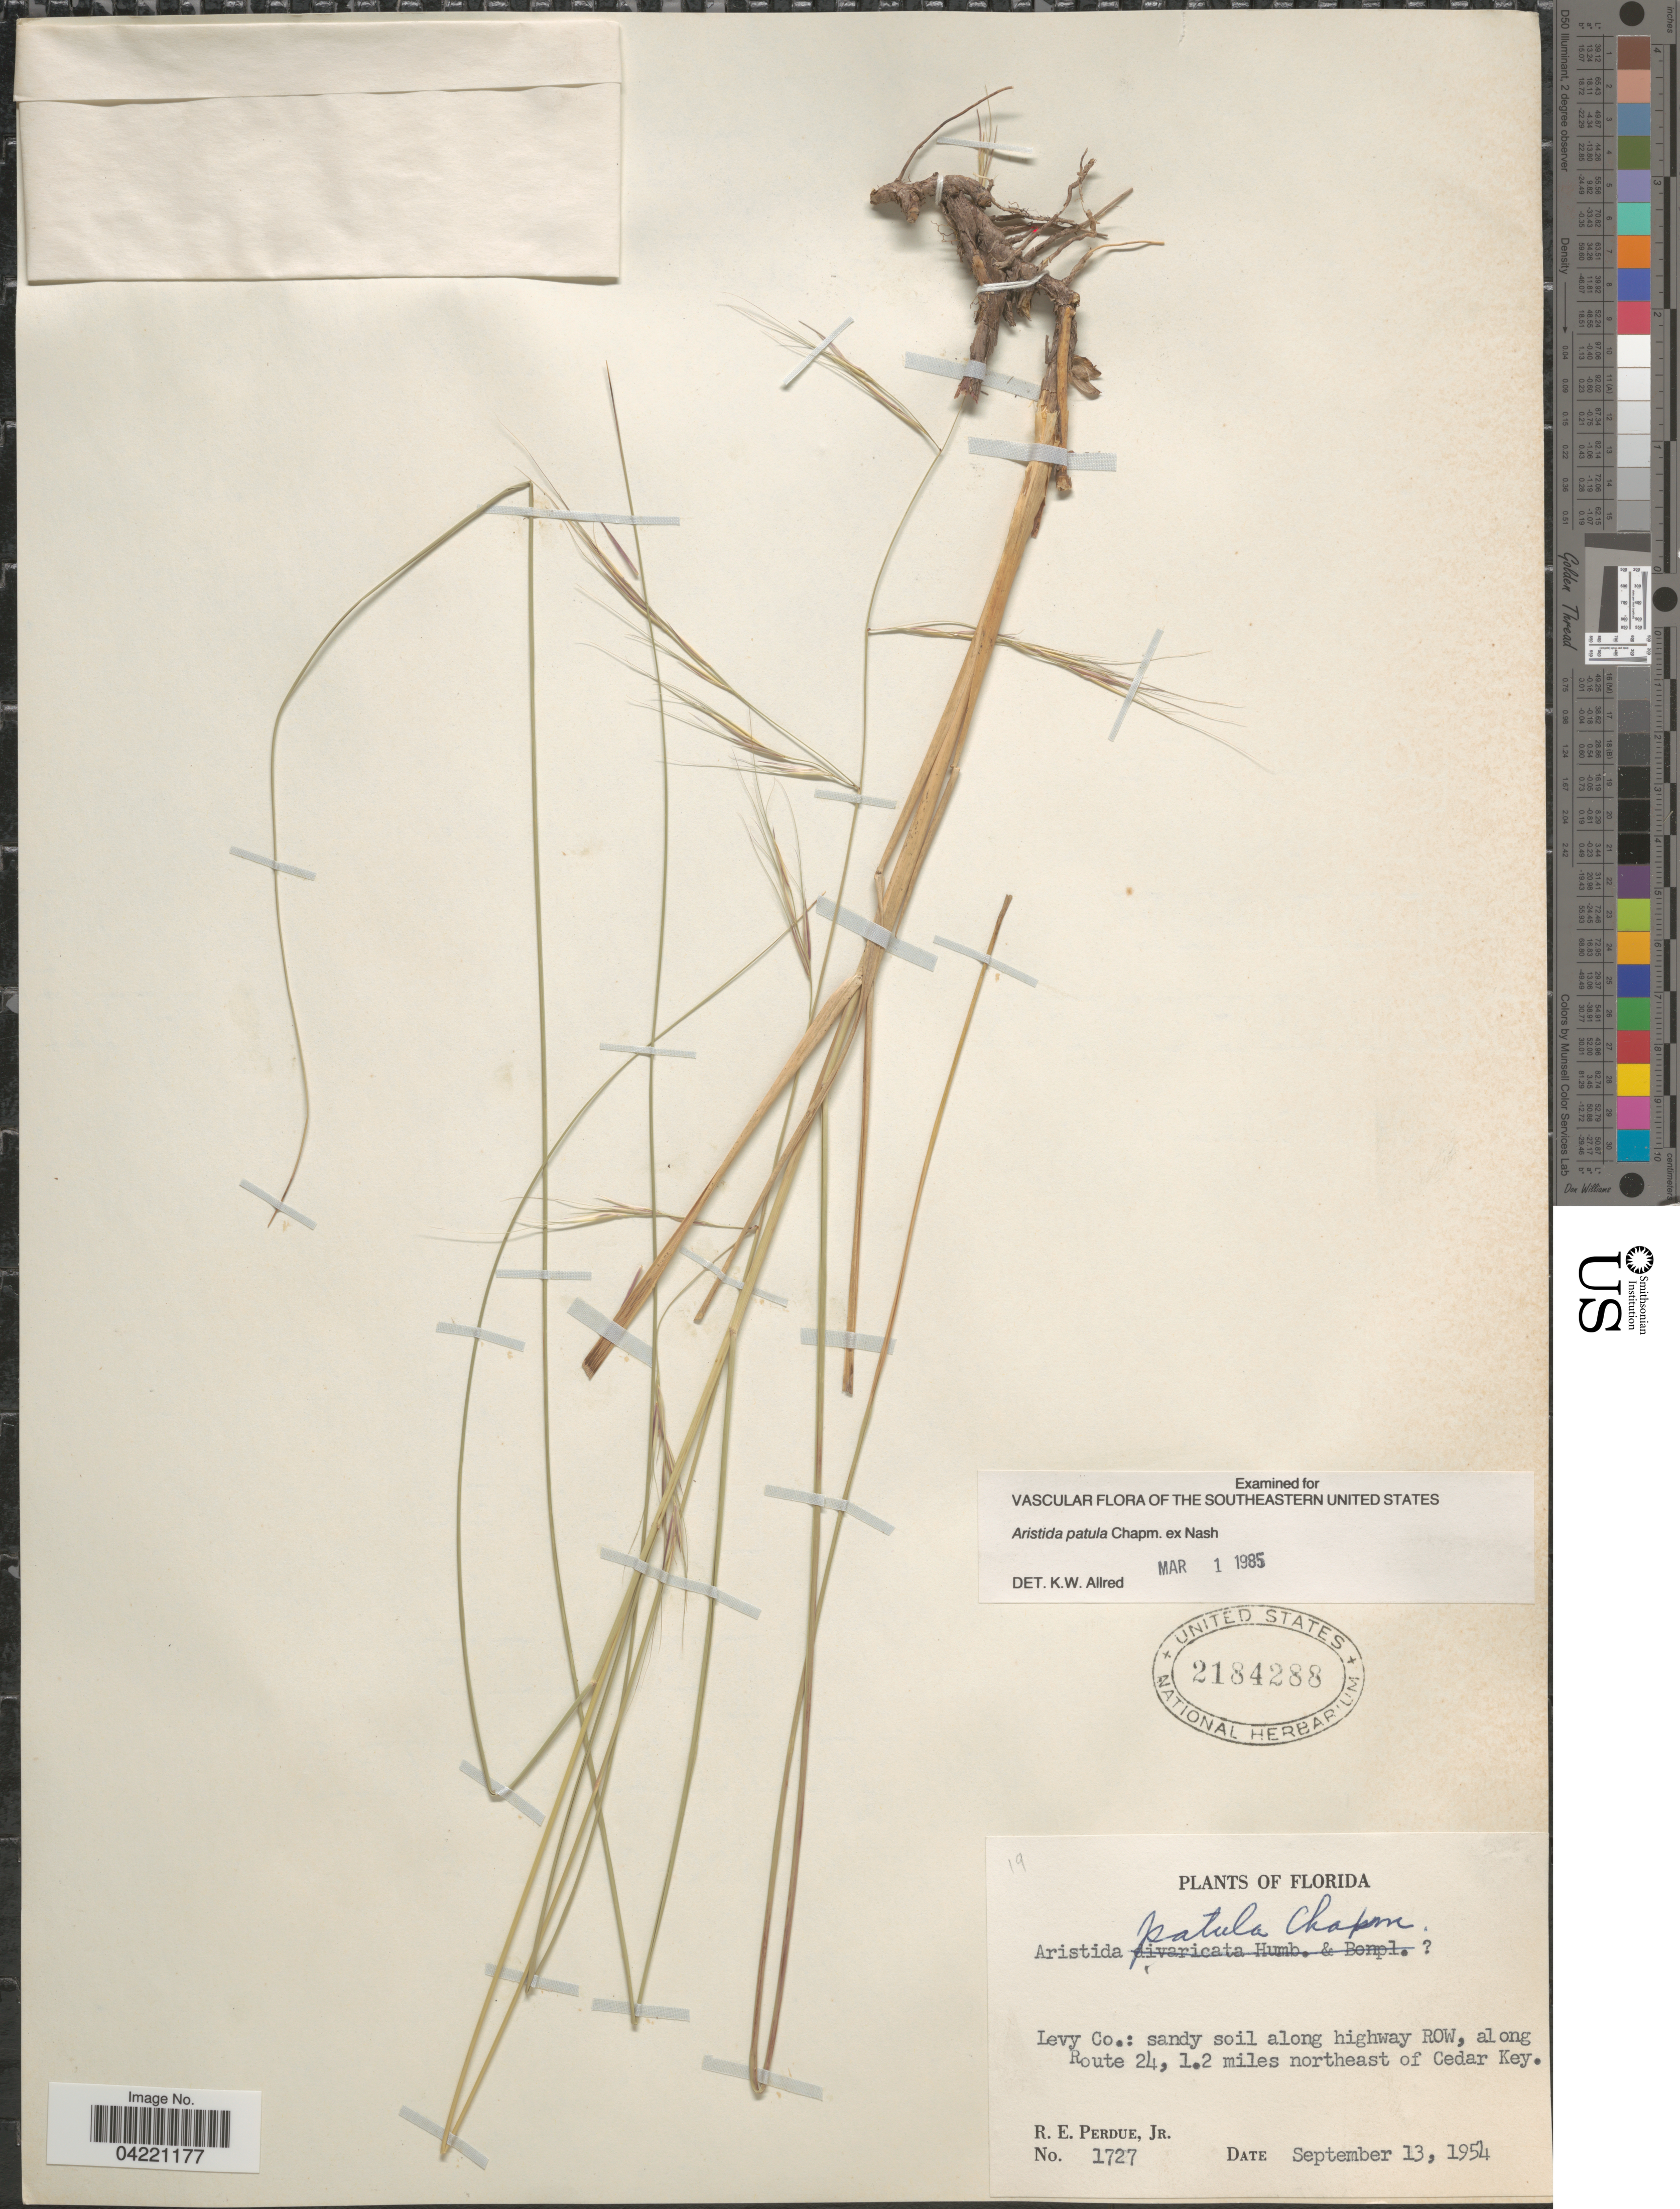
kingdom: Plantae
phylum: Tracheophyta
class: Liliopsida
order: Poales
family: Poaceae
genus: Aristida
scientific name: Aristida patula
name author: Chapm. ex Nash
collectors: R. E. Perdue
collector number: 1727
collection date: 1954-09-13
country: United States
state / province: Florida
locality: Levy Co.: sandy soil along highway ROW, along Route 24, 1.2 miles northeast of Cedar Key.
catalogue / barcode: US 2184288